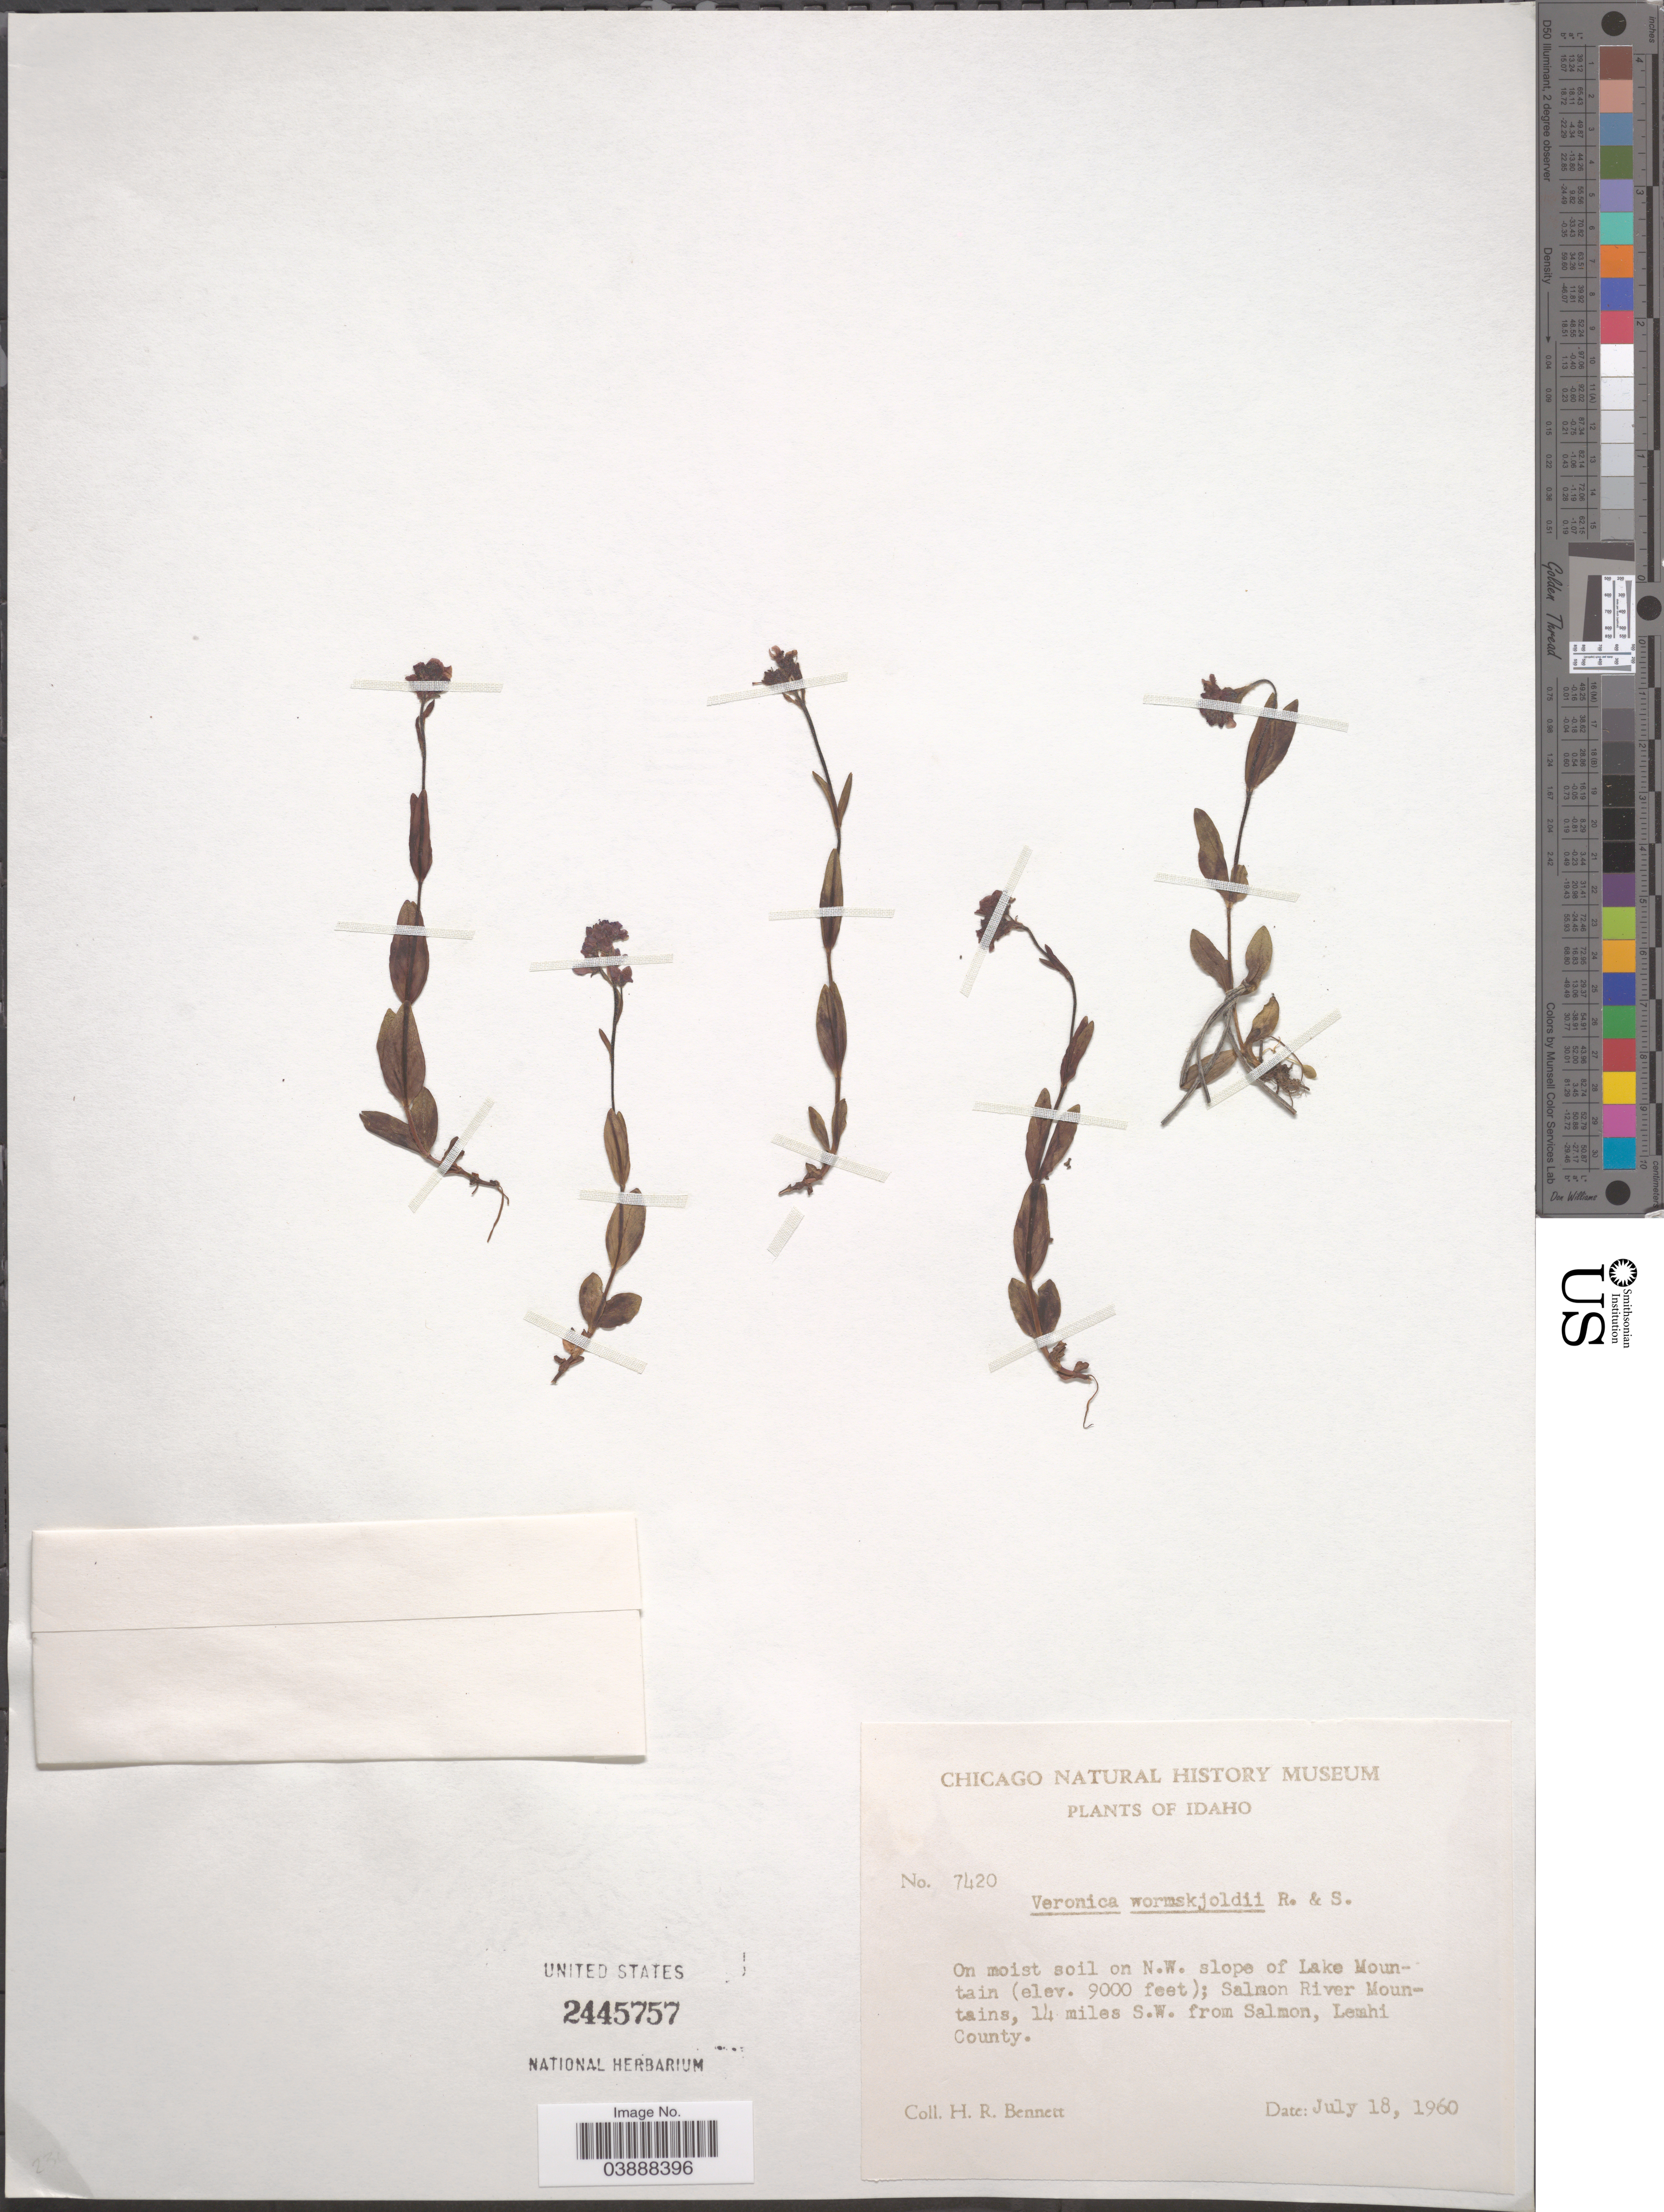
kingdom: Plantae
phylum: Tracheophyta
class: Magnoliopsida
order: Lamiales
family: Plantaginaceae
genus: Veronica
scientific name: Veronica wormskjoldii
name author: Roem. & Schult.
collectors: H. R. Bennett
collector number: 7420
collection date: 1960-07-18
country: United States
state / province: Idaho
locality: On N.W. slope of Lake Mountain; Salmon River Mountains, 14 miles S.W. from Salmon, Lemhi County.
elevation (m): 2743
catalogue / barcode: US 2445757